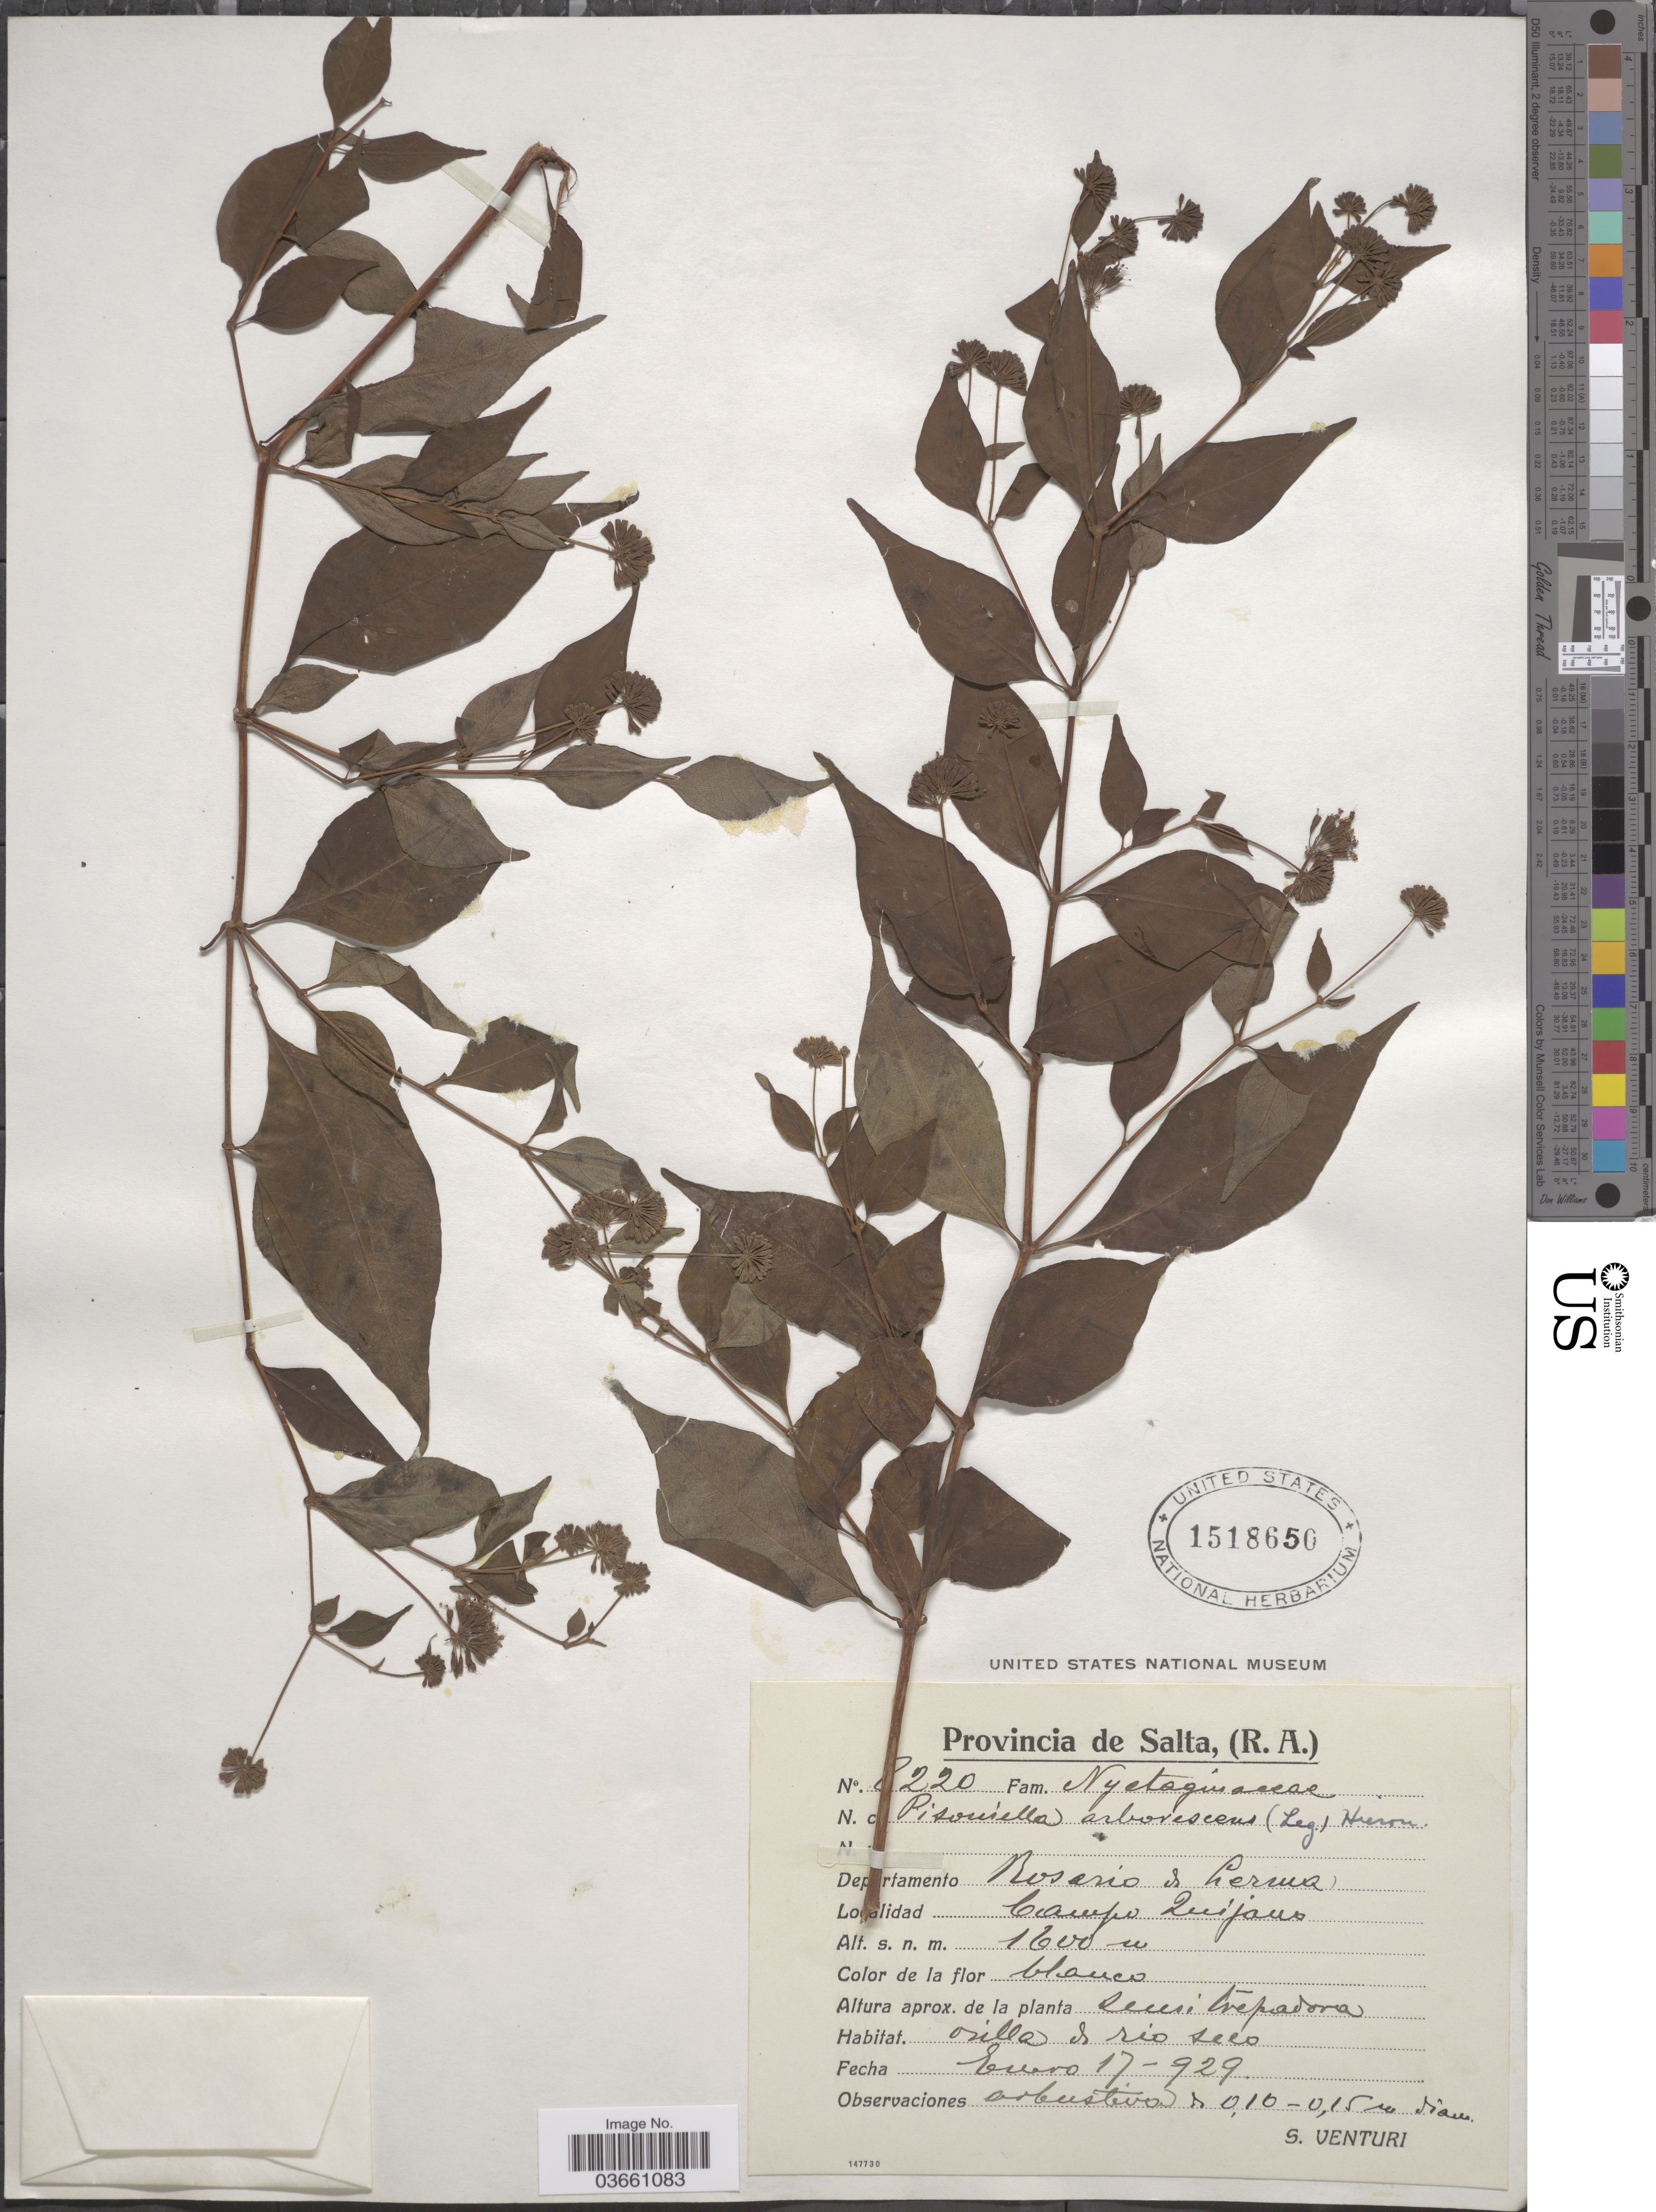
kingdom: Plantae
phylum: Tracheophyta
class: Magnoliopsida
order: Caryophyllales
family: Nyctaginaceae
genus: Pisoniella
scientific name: Pisoniella arborescens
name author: (Lag. & Rodr.) Standl.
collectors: S. Venturi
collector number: !220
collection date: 1929-01-17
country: Argentina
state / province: Salta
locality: Departamento Rosario de Lerma. Campo Quijano.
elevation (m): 1600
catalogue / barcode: US 1518650